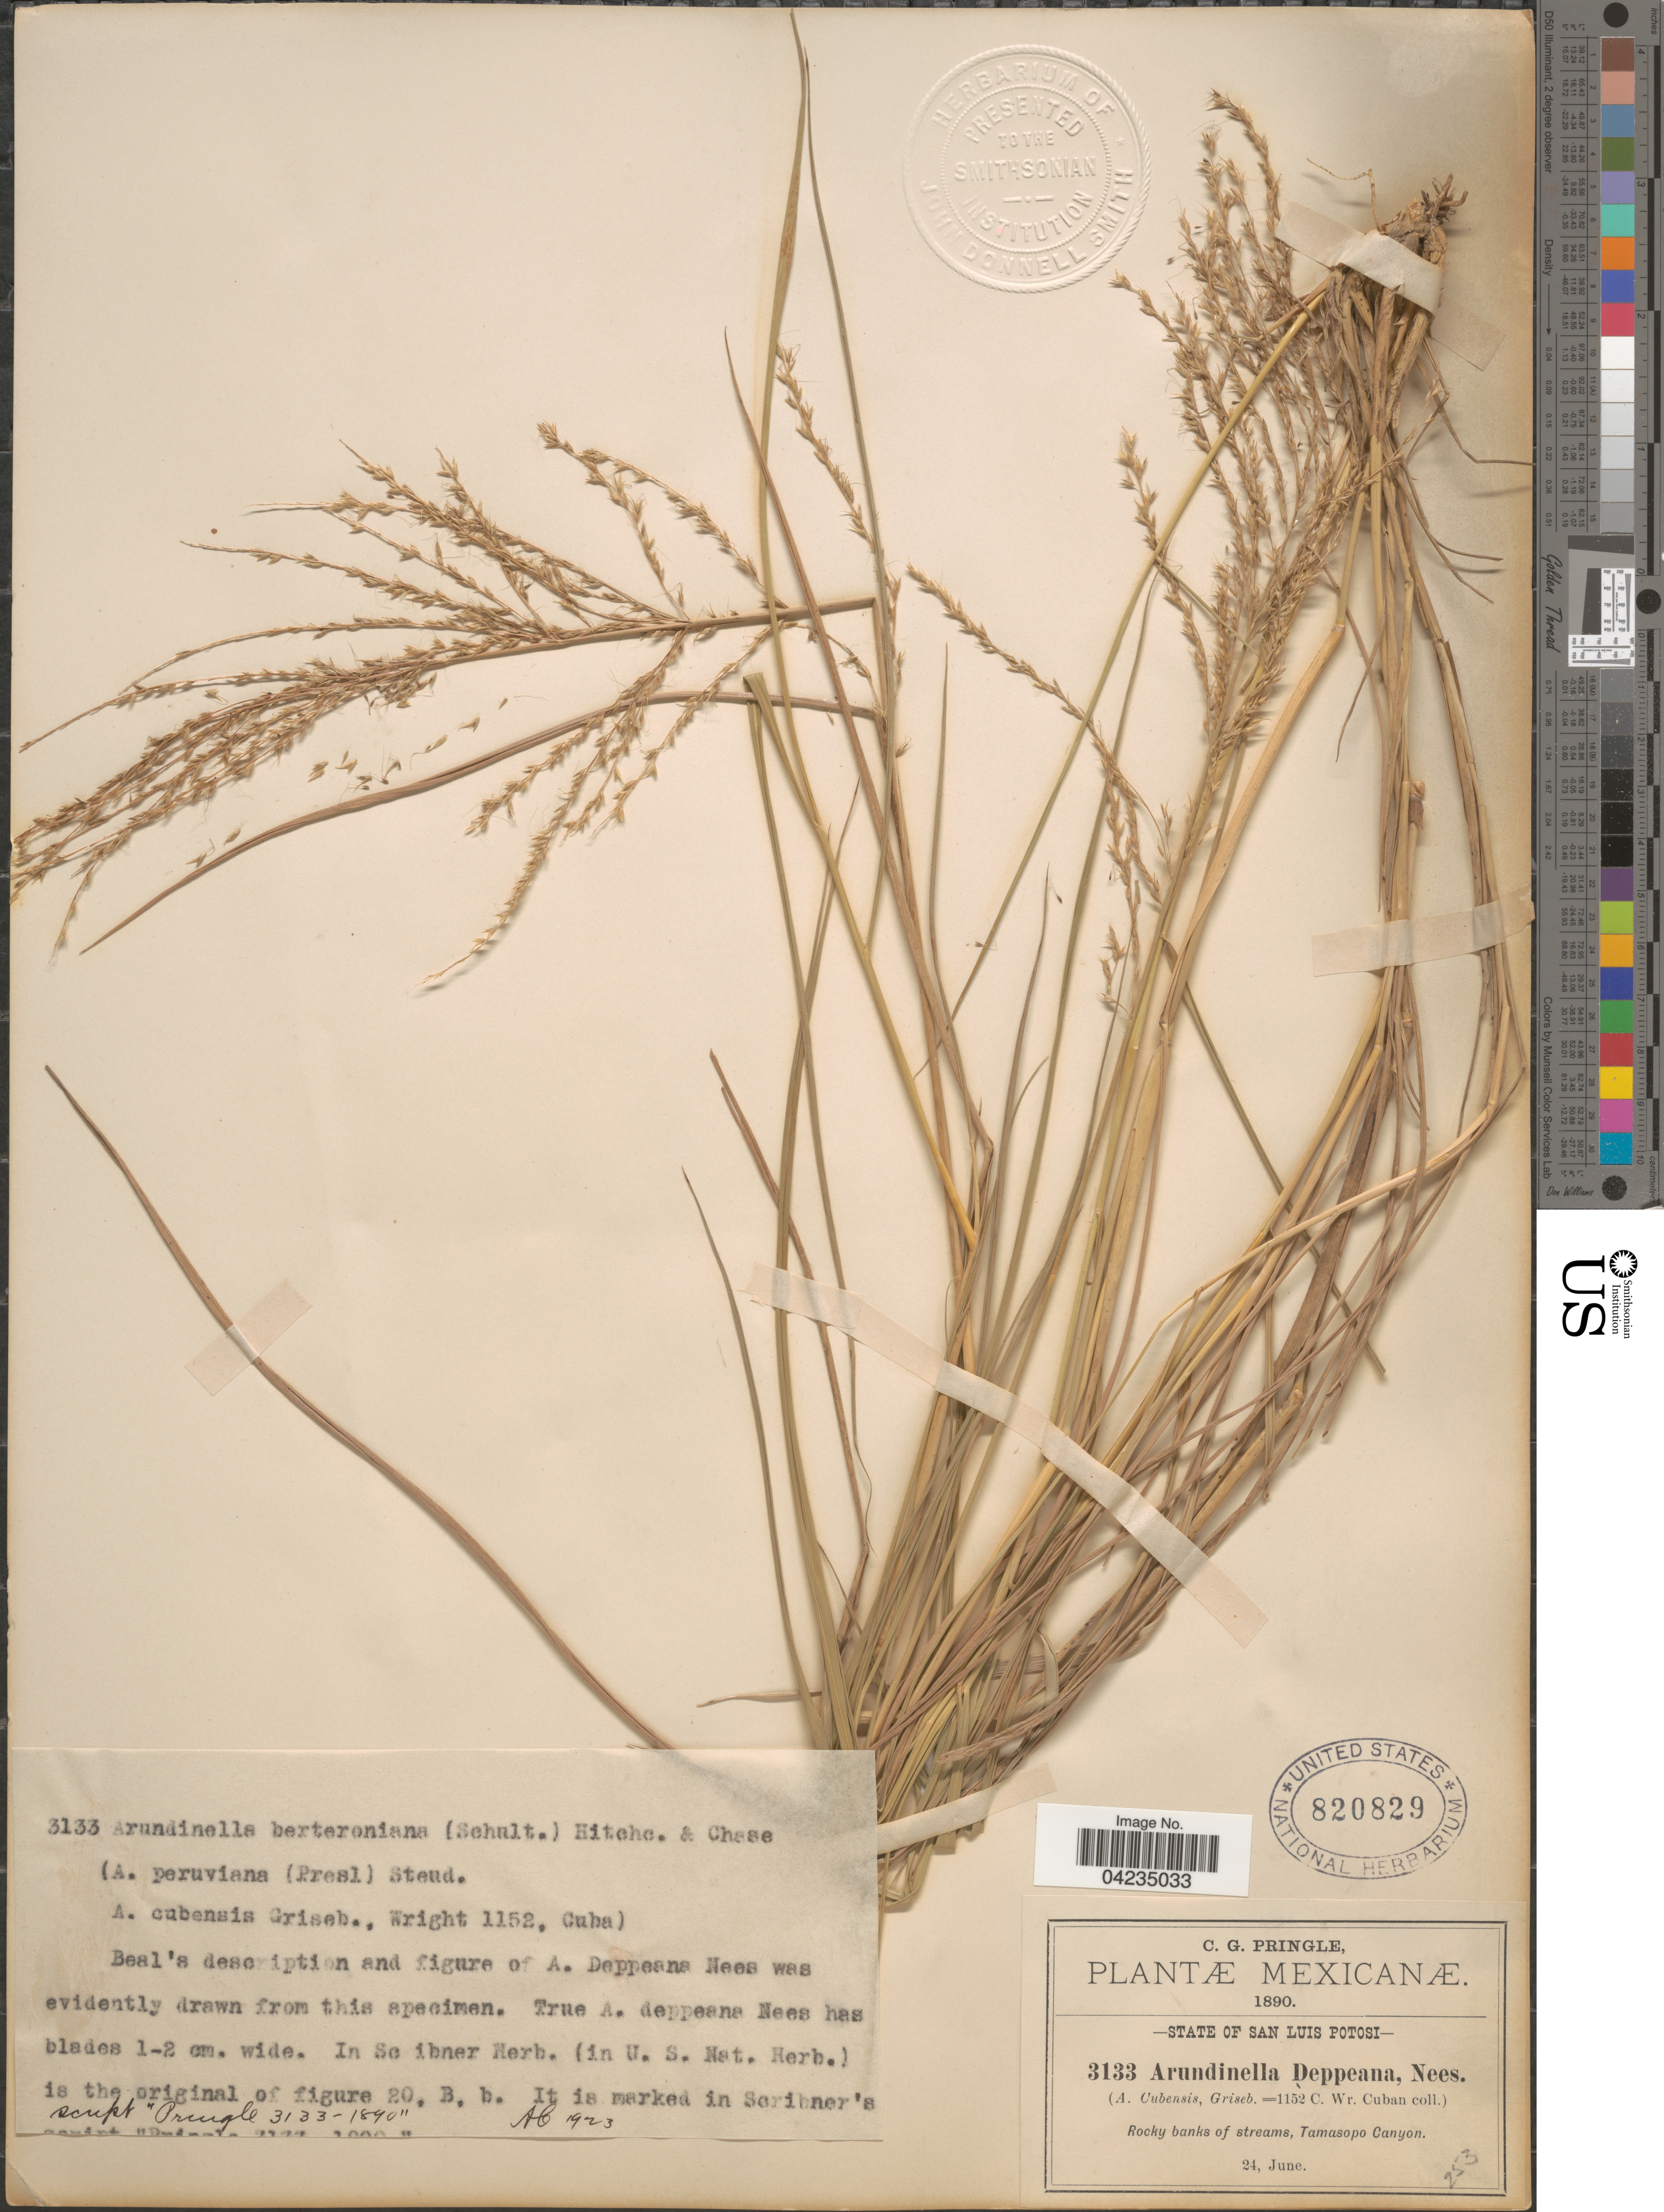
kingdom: Plantae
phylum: Tracheophyta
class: Liliopsida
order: Poales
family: Poaceae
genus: Arundinella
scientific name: Arundinella berteroniana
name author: (Schult.) Hitchc. & Chase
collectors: C. G. Pringle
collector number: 3133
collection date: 1890-06-24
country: Mexico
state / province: San Luis Potosí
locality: Mexicanæ. Rocky banks of streams, Tamasopo Canyon.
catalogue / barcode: US 820829